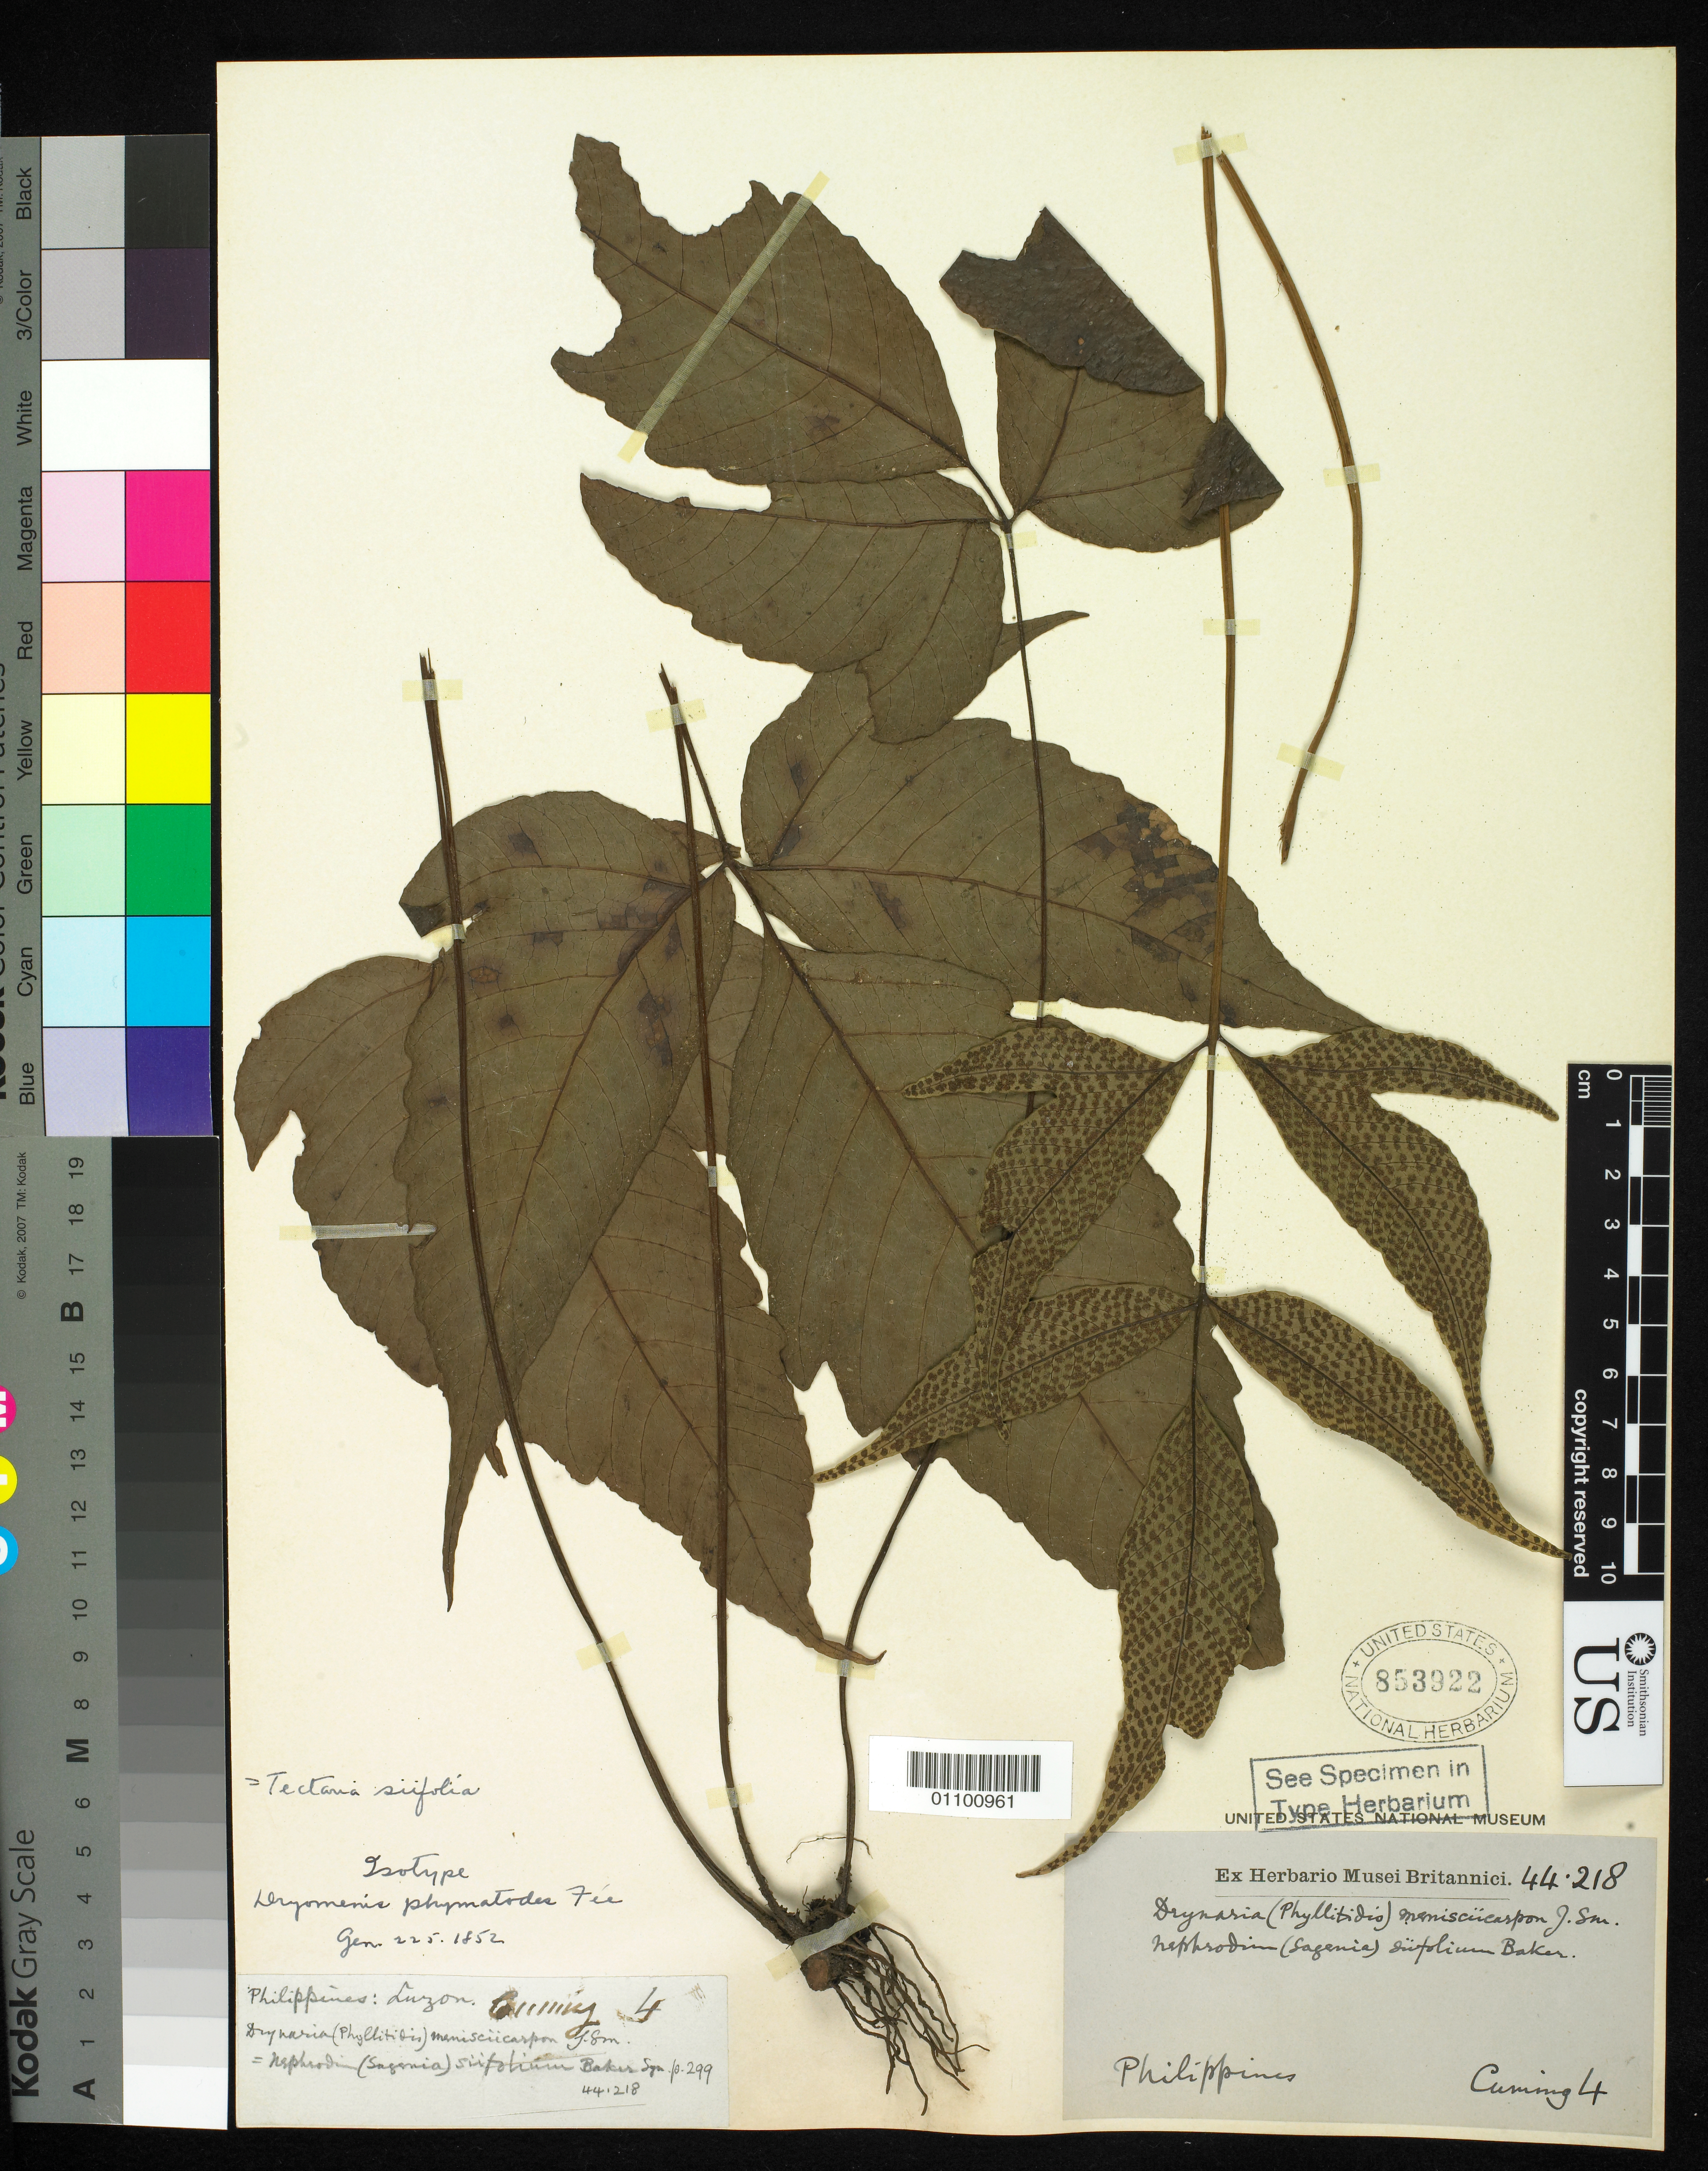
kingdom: Plantae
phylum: Tracheophyta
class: Polypodiopsida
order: Polypodiales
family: Tectariaceae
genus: Dryomenis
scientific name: Dryomenis phymatodes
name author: Fée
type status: Isotype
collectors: H. Cuming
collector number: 4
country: Philippines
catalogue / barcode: US 853922